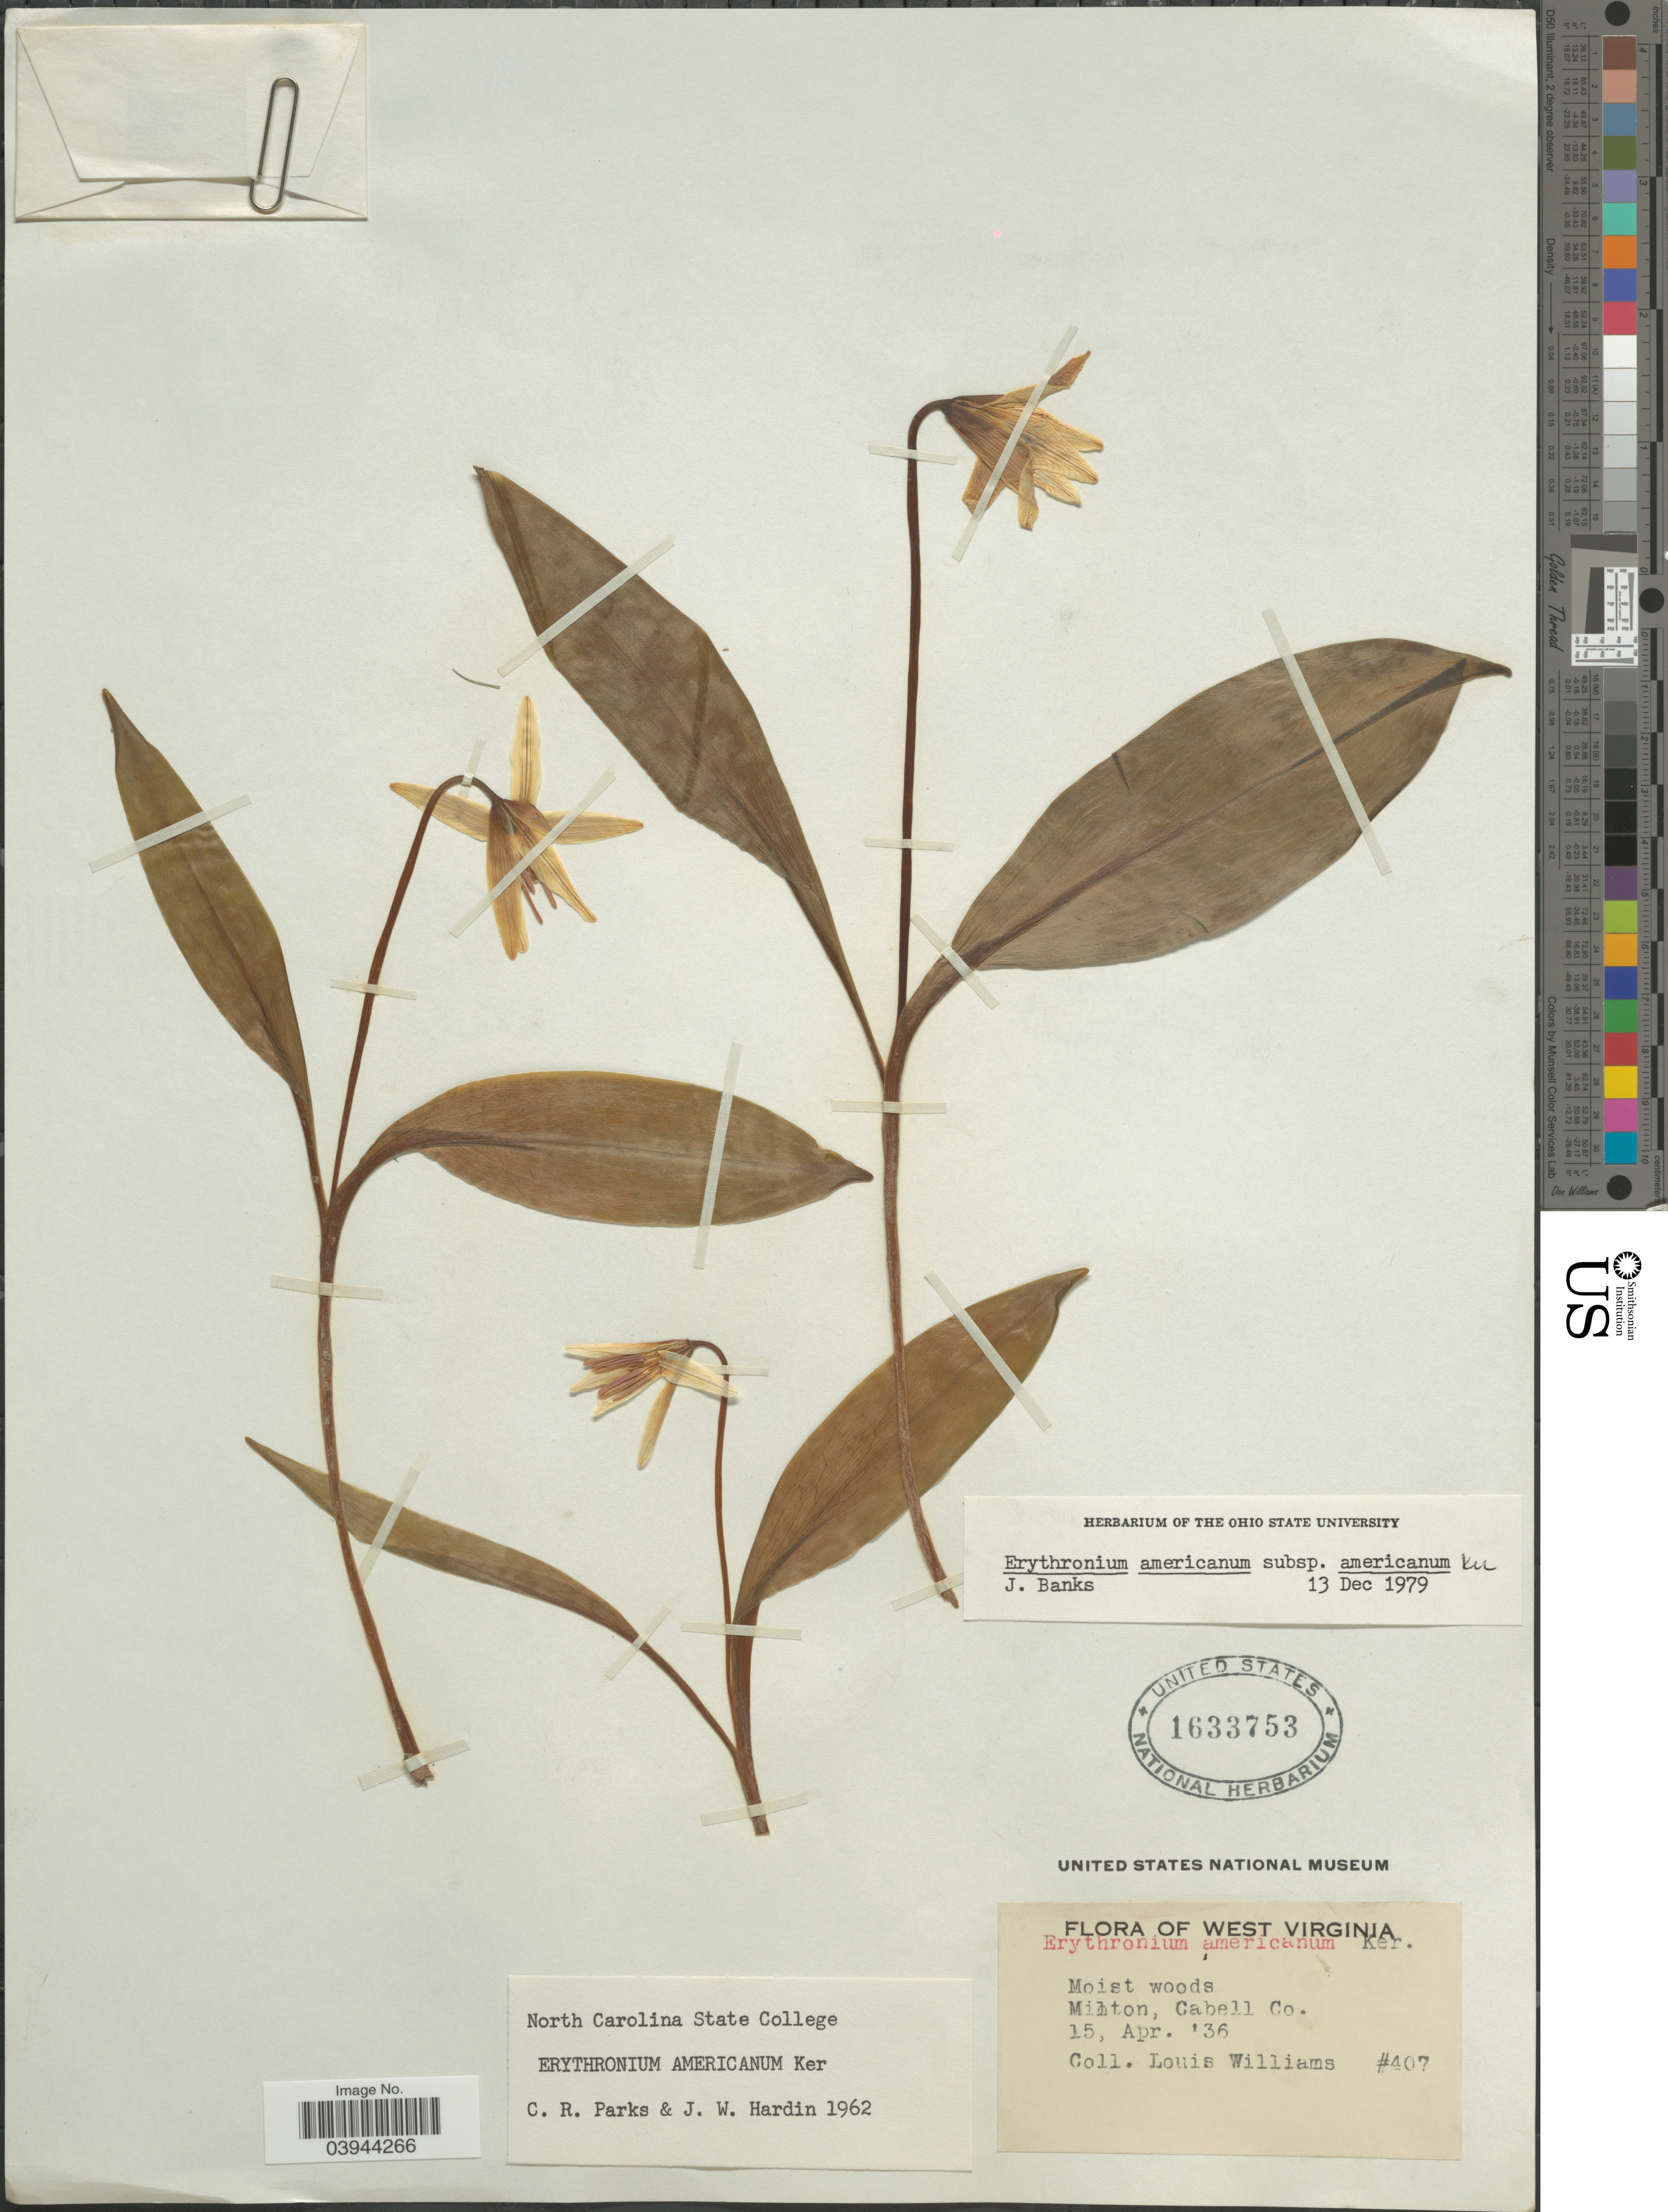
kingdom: Plantae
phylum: Tracheophyta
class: Liliopsida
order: Liliales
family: Liliaceae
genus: Erythronium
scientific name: Erythronium americanum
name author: Ker Gawl.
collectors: L. G. Williams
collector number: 407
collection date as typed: Transcribed d/m/y: 15/4/36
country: United States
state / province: West Virginia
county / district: Cabell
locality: Milton, Cabell Co.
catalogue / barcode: US 1633753